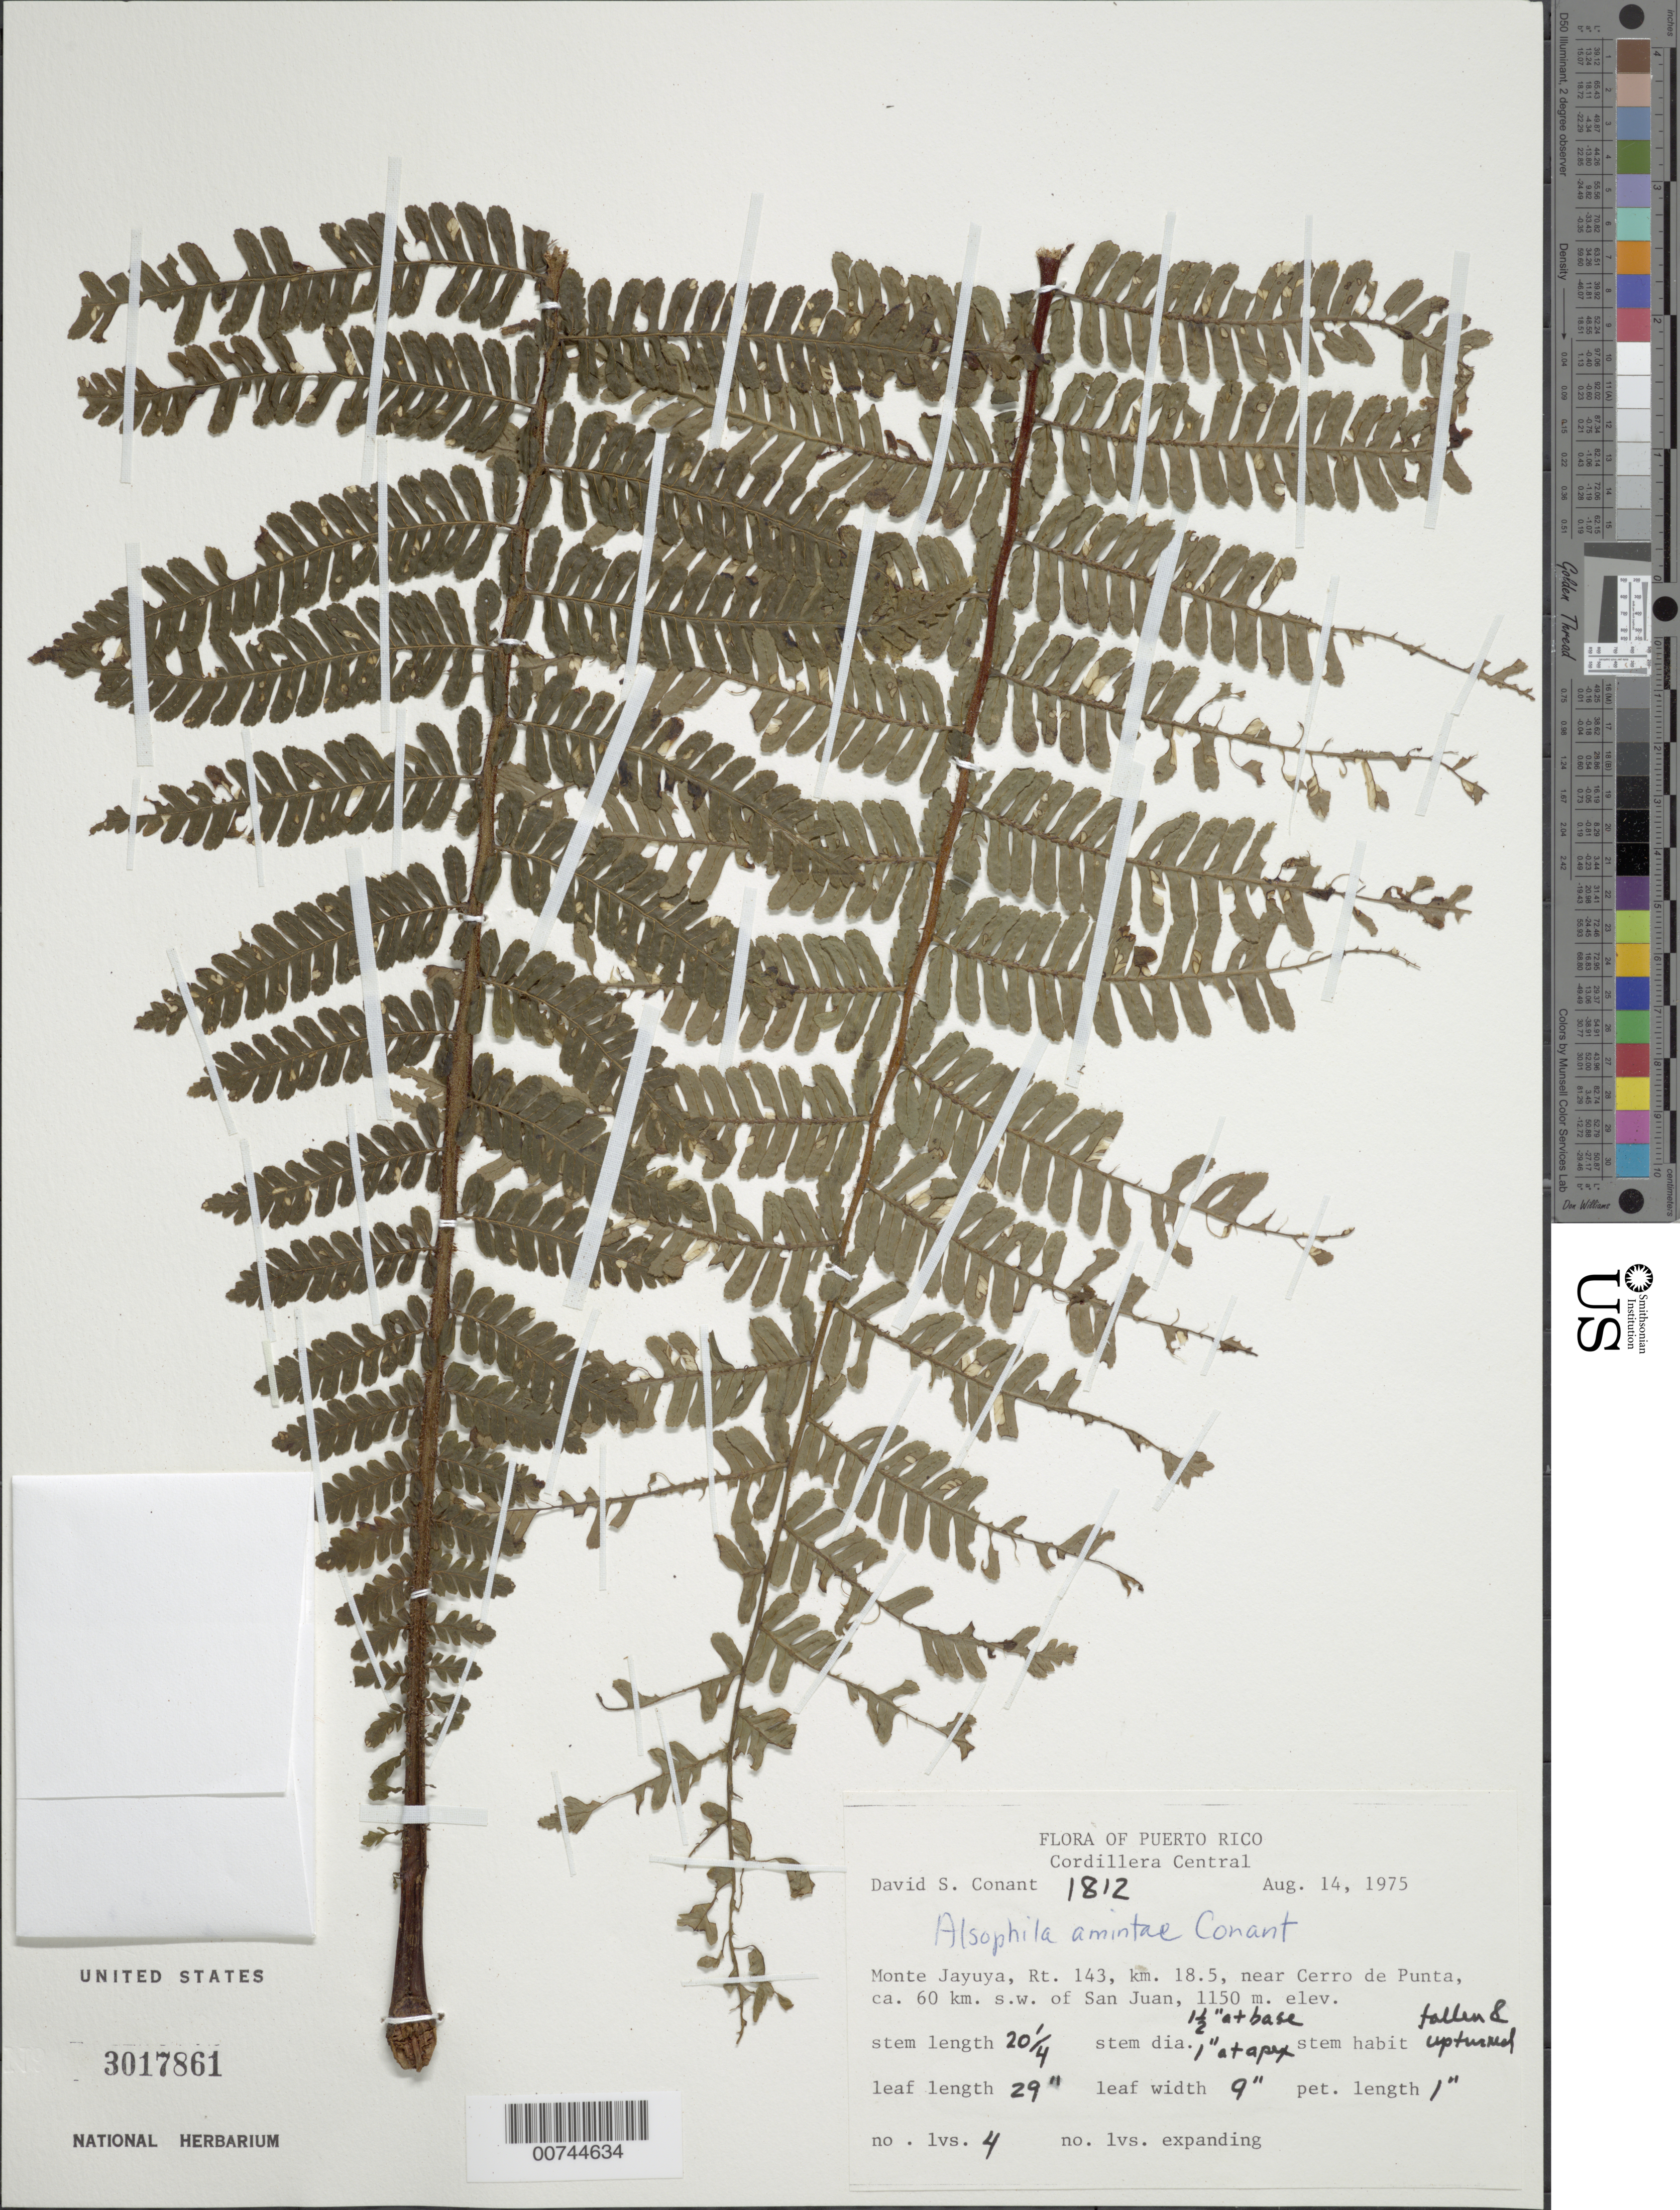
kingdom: Plantae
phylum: Tracheophyta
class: Polypodiopsida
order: Cyatheales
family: Cyatheaceae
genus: Alsophila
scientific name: Alsophila amintae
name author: D.S. Conant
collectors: D. S. Conant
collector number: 1812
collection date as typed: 14 Aug 1975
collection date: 1975-08-14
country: Puerto Rico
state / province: Jayuya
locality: Monte Jayuya, Rt. 143, km 18.5, near Cerro de Punta, ca. 60 km. SW of San Juan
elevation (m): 1150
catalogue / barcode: US 3017861